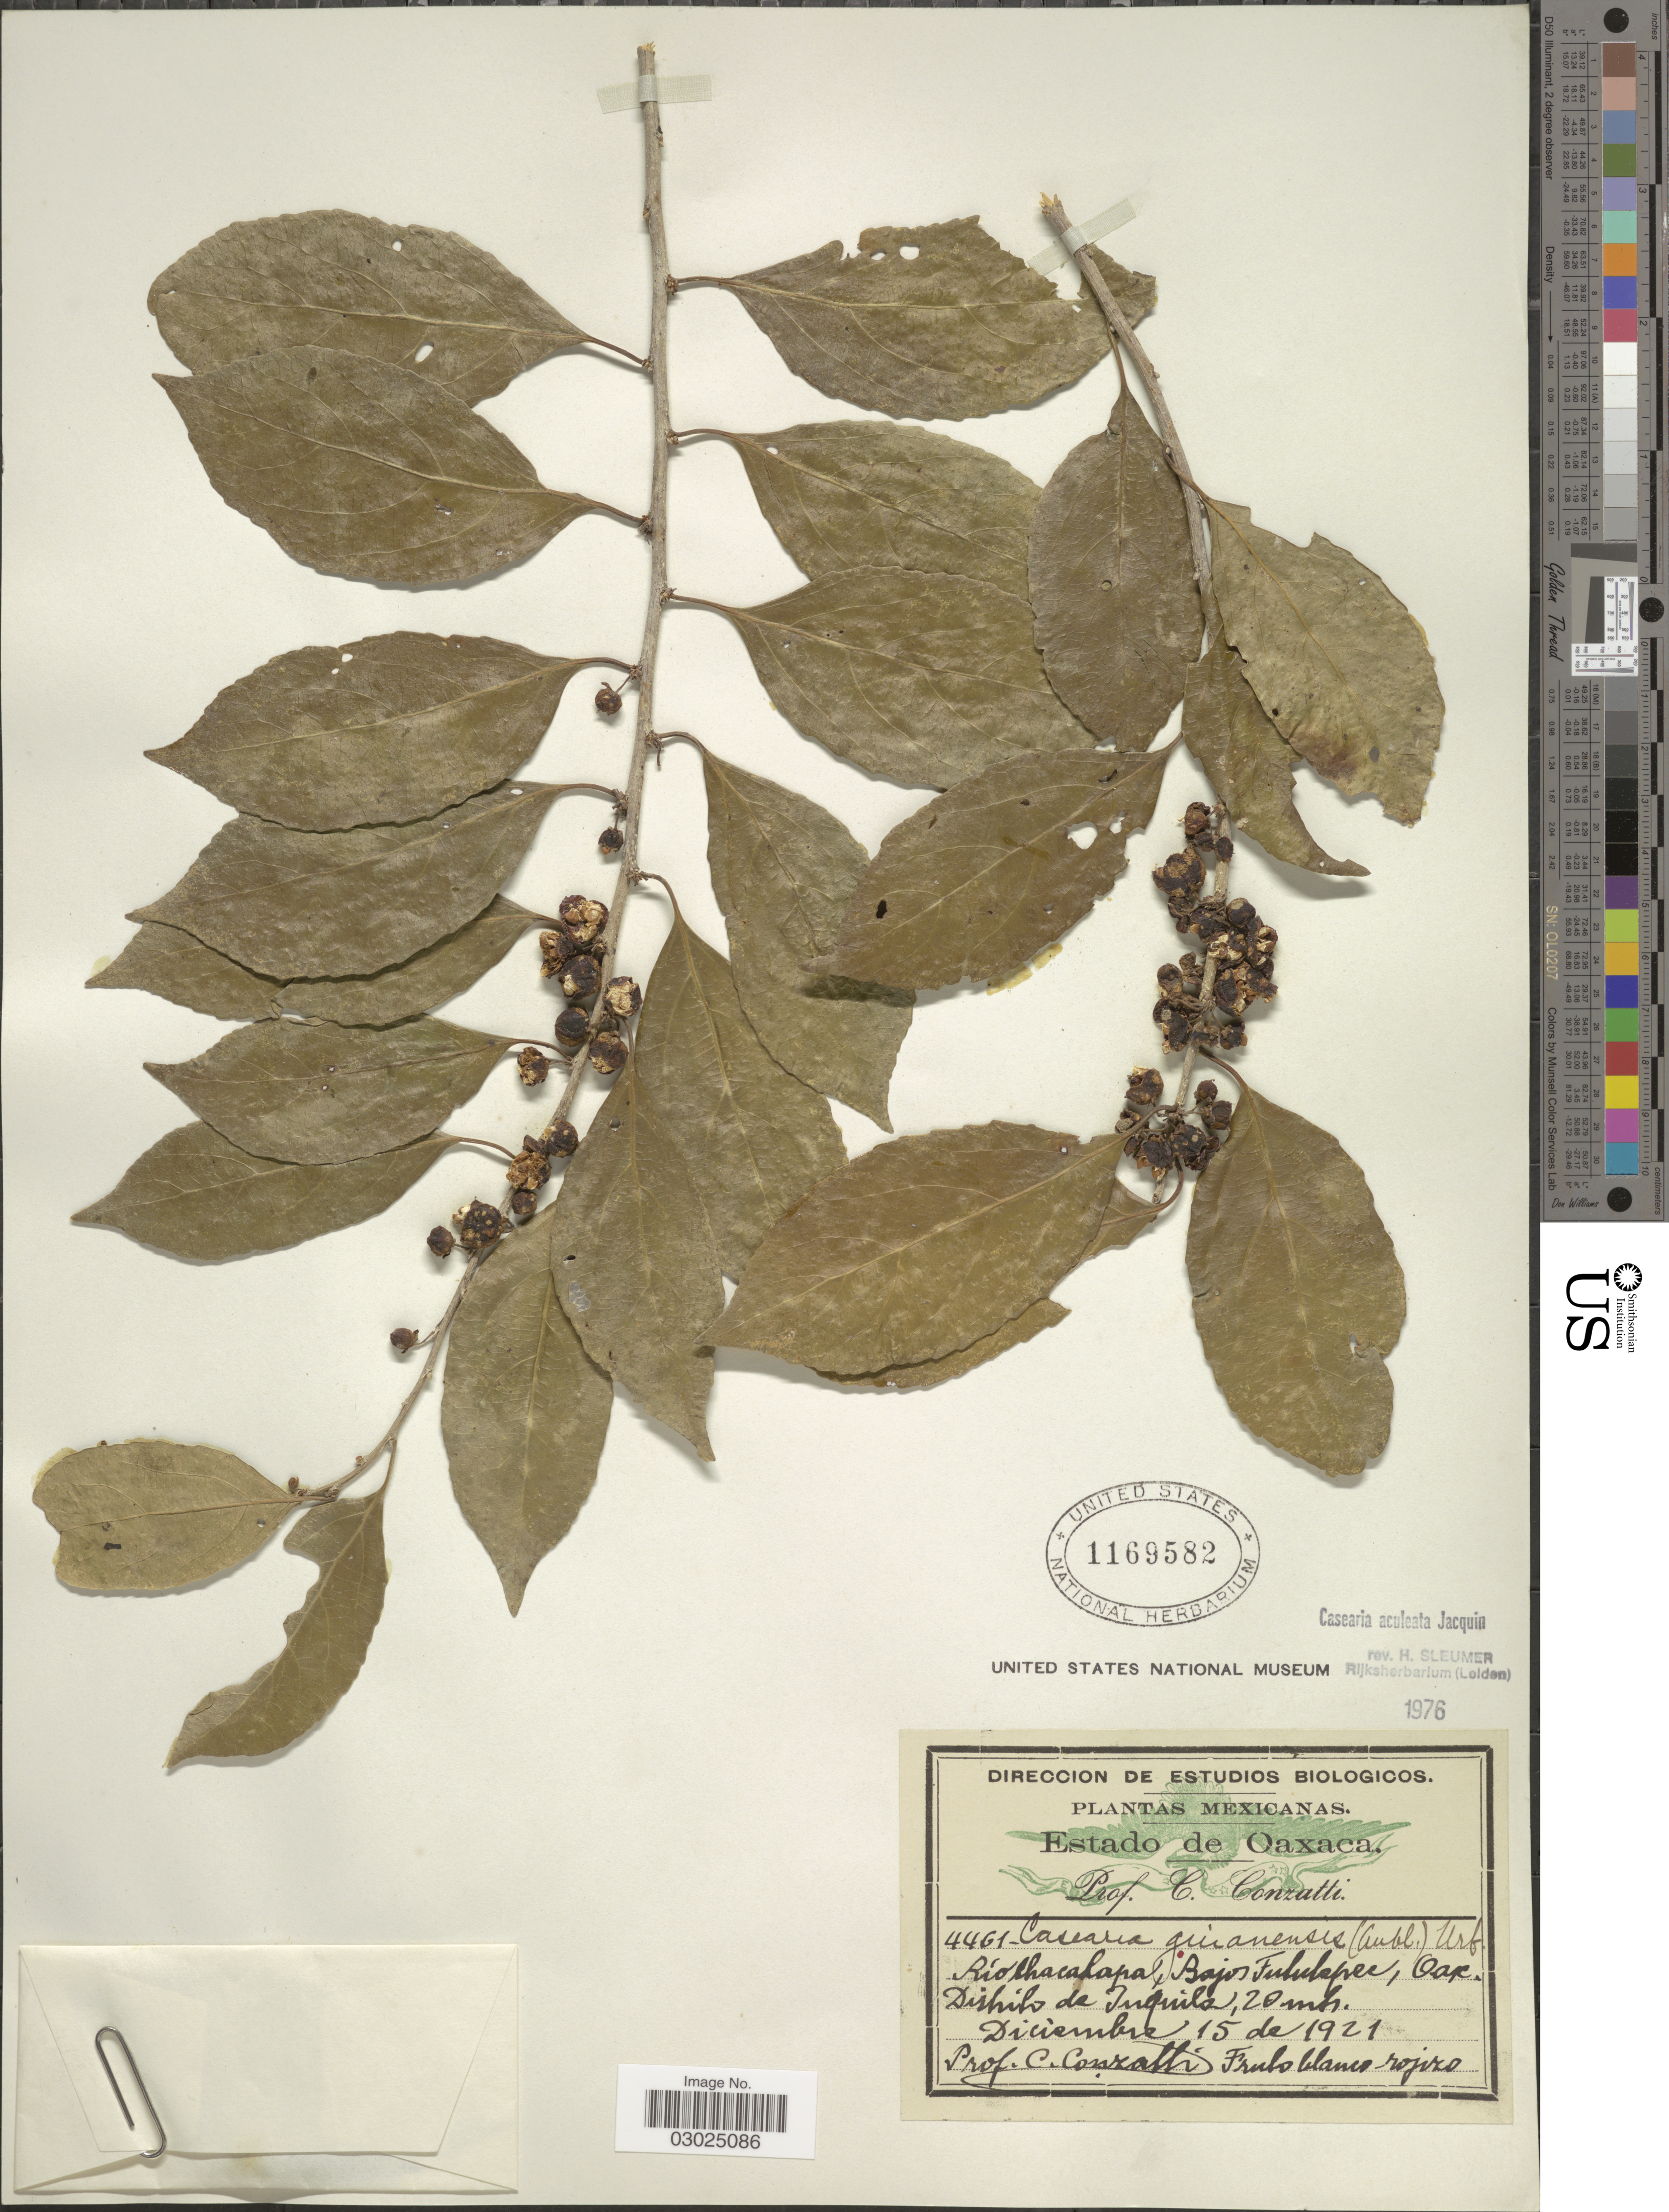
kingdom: Plantae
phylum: Tracheophyta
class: Magnoliopsida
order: Malpighiales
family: Salicaceae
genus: Casearia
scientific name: Casearia aculeata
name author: Jacq.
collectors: C. Conzatti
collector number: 4461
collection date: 1921-12-15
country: Mexico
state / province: Oaxaca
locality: Rio Chacalapa, Bajo Fululapec. Distrito de Juquila.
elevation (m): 20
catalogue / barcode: US 1169582